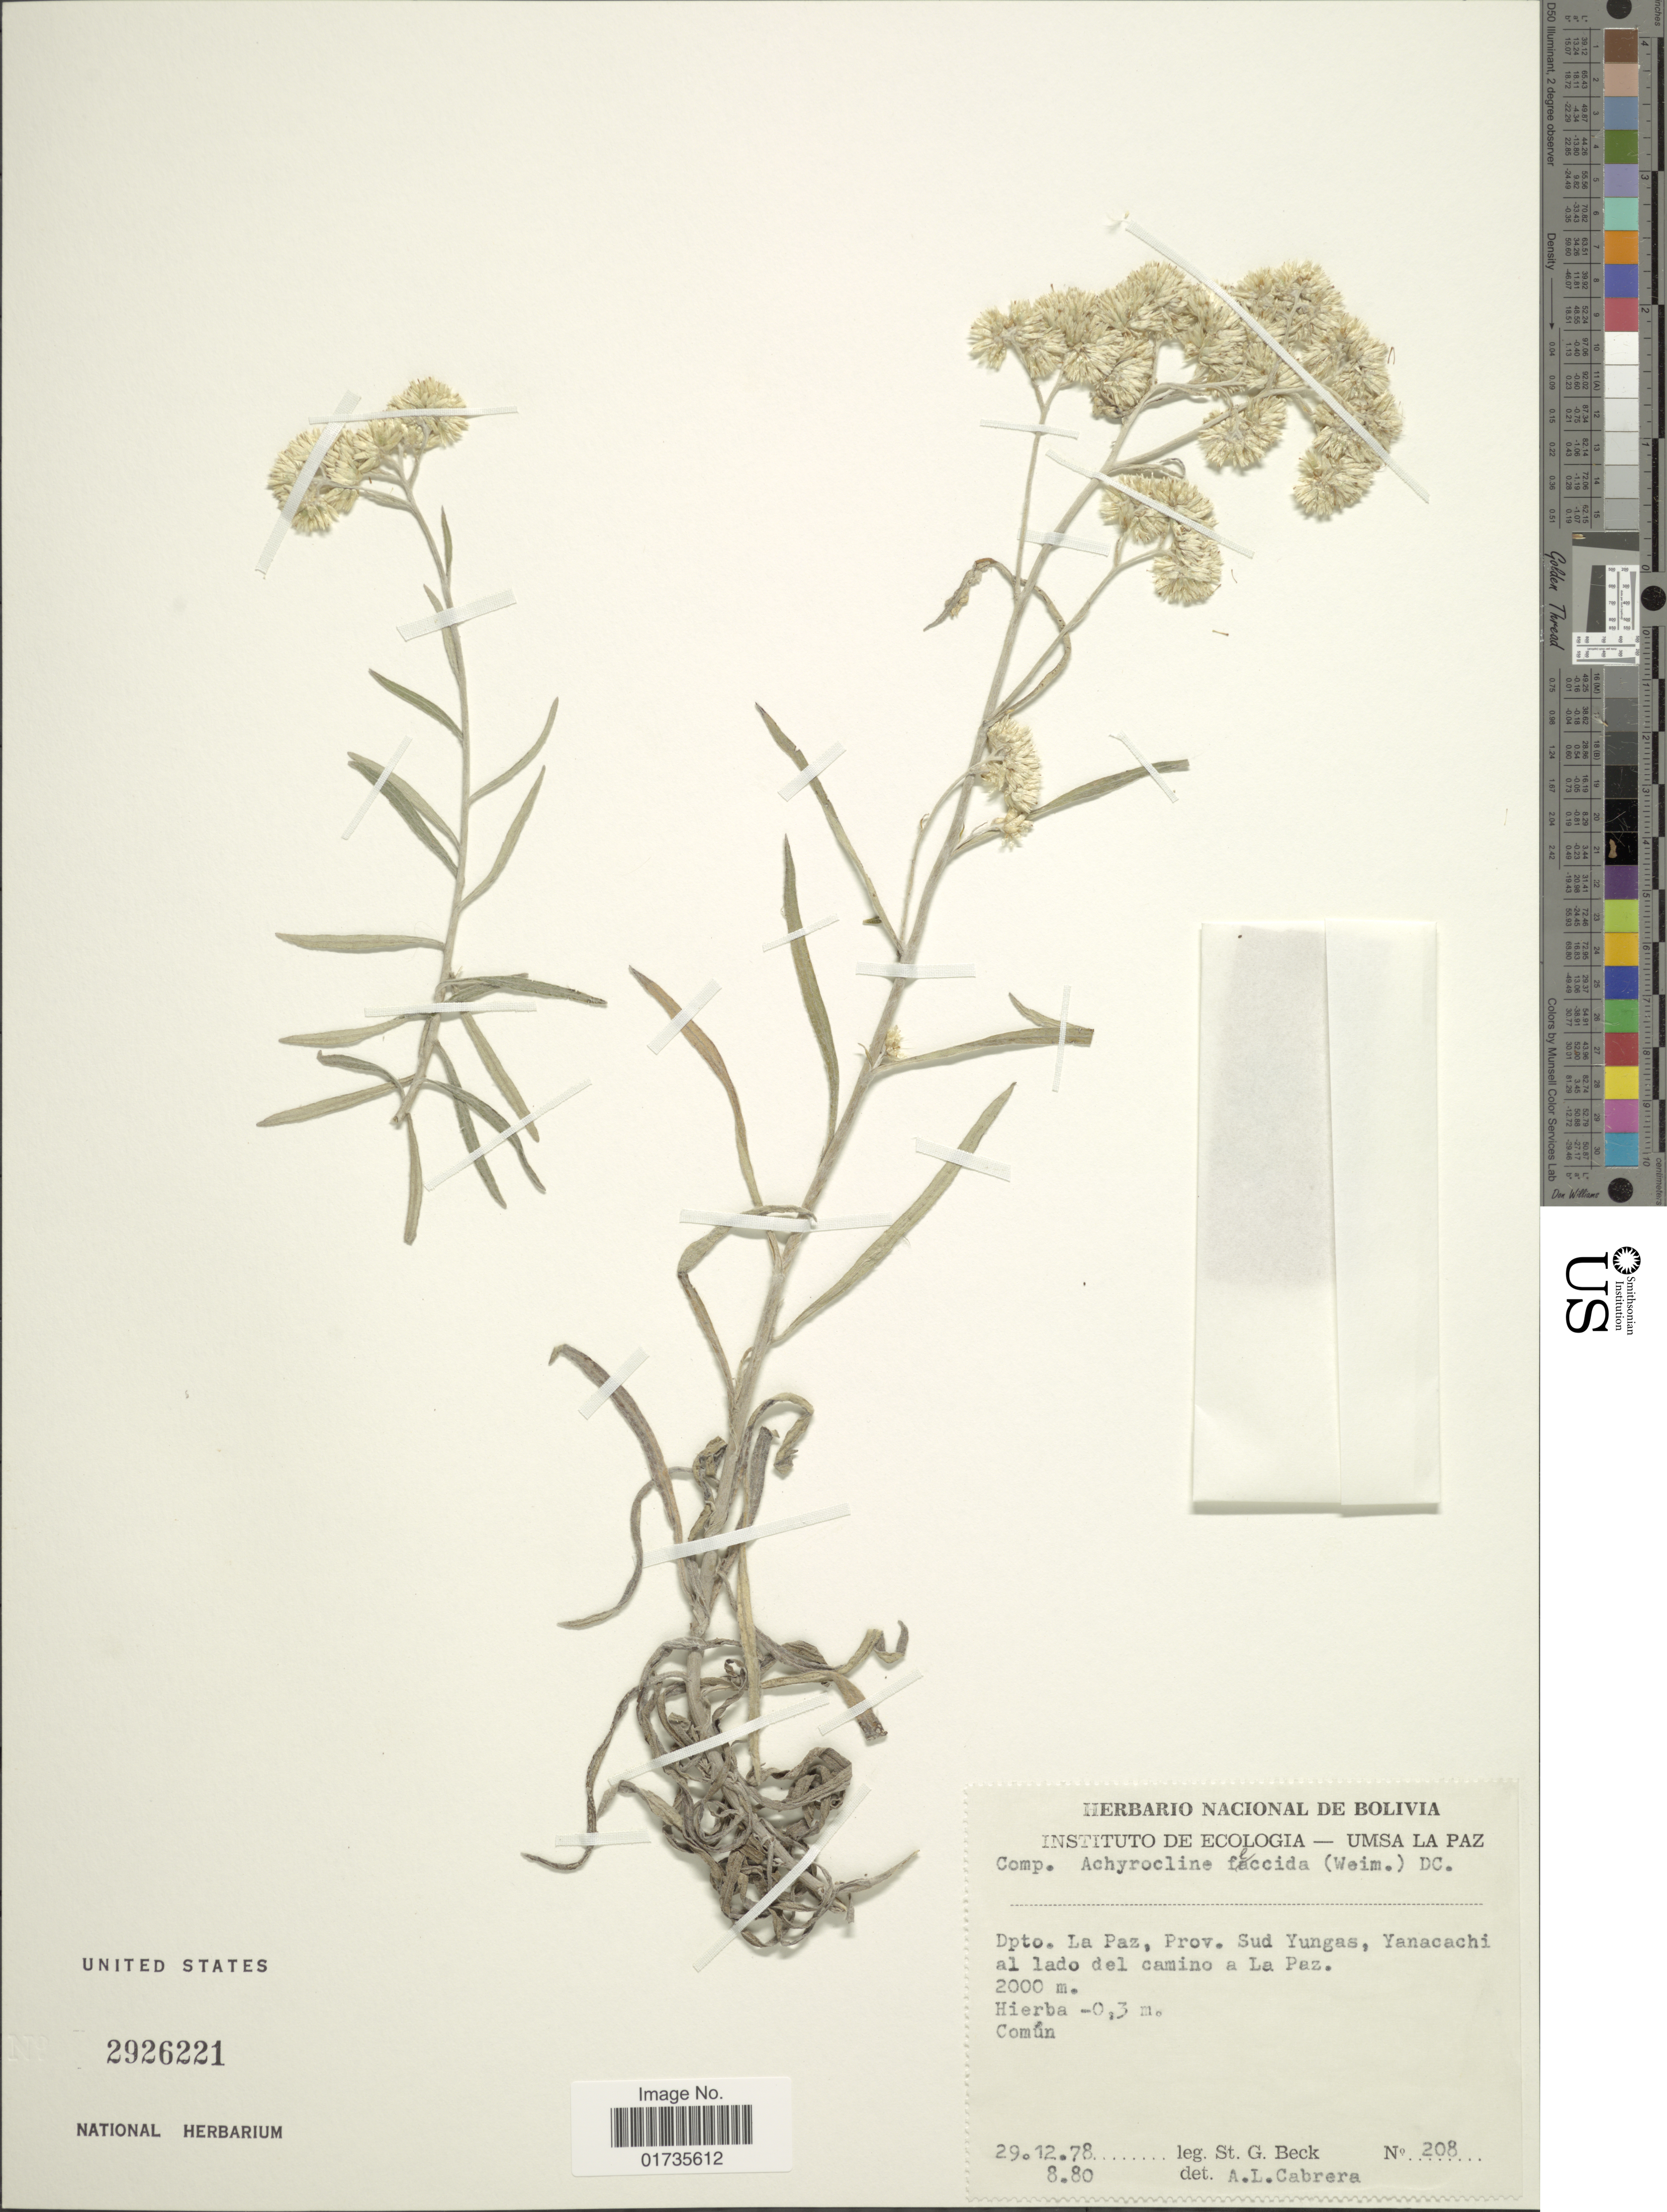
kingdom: Plantae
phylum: Tracheophyta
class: Magnoliopsida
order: Asterales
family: Asteraceae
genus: Achyrocline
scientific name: Achyrocline flaccida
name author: (Weinm.) DC.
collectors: S. G. Beck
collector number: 208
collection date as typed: Transcribed d/m/y: 29/12/78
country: Bolivia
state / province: La Paz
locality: Dpto. La Paz, Prov. Sud Yungas, Yanacachi al lado del camino a La Paz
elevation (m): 2000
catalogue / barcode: US 2926221